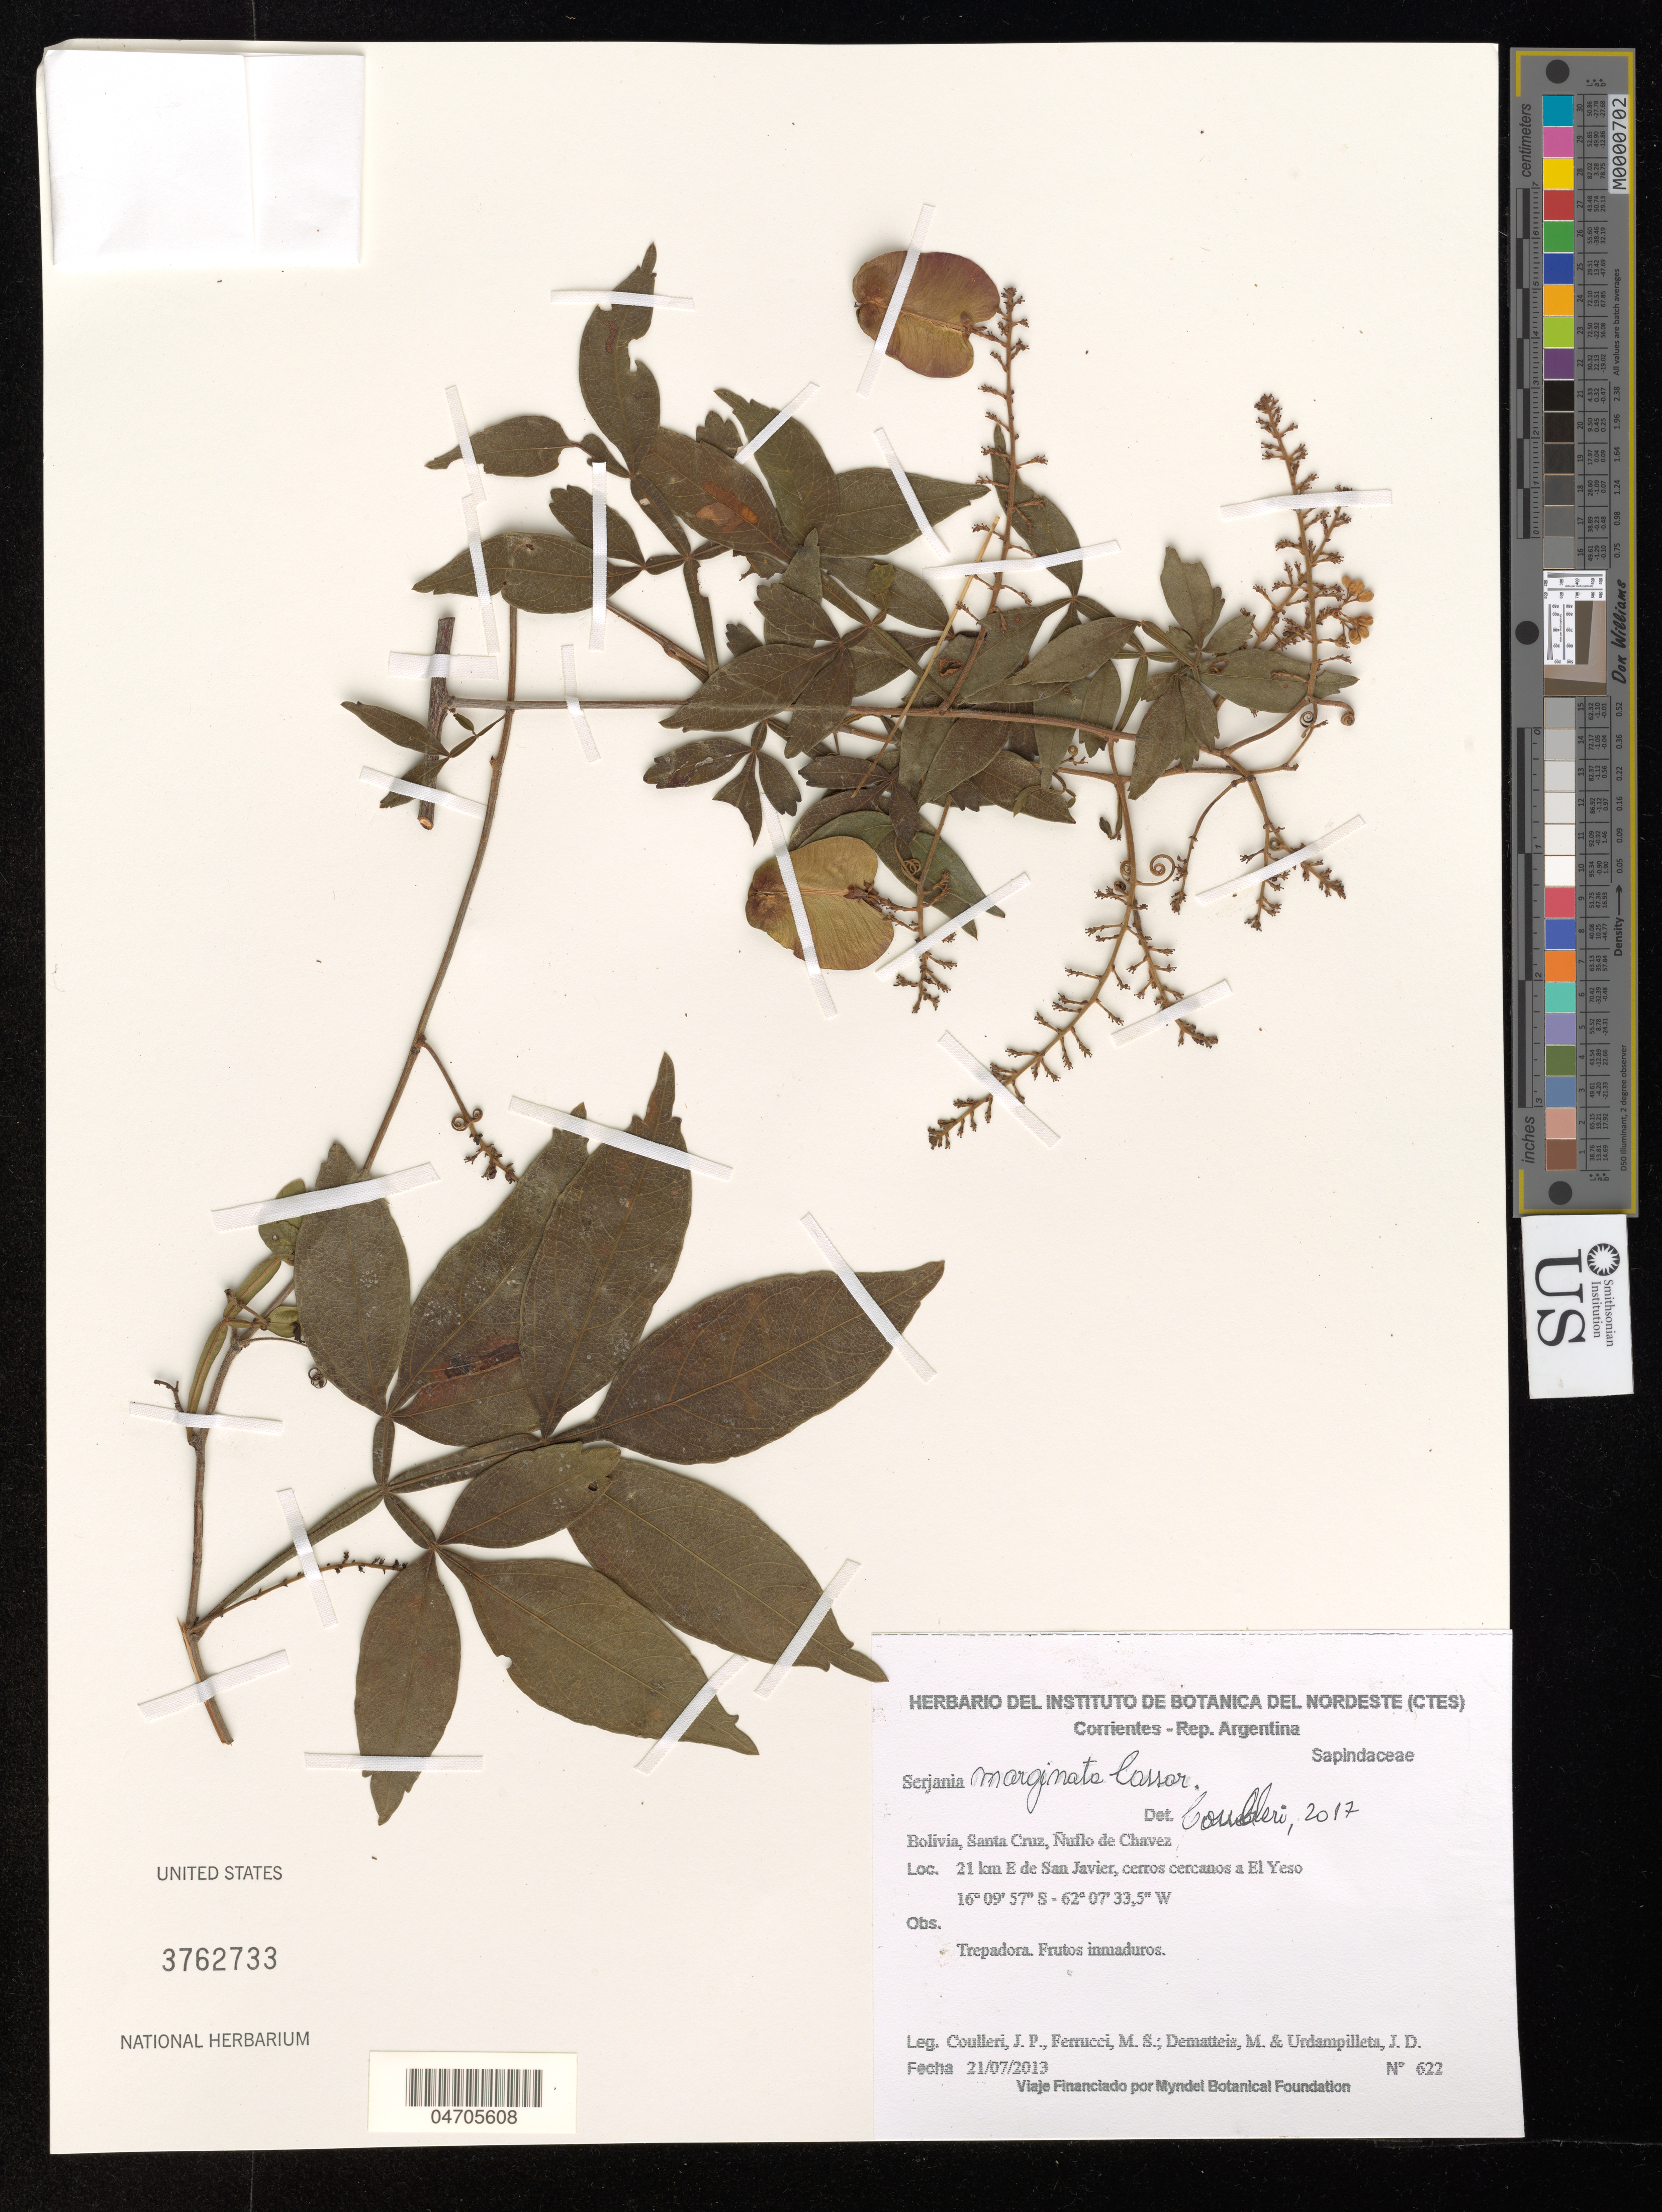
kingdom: Plantae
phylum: Tracheophyta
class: Magnoliopsida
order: Sapindales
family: Sapindaceae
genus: Serjania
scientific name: Serjania marginata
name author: Casar.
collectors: J. Coulleri, M. S. Ferrucci, M. Dematteis & J. Urdampilleta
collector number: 622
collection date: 2013-07-21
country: Bolivia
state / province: Santa Cruz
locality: Ñuflo de Chavez. 21 km E de San Javier, cerros cercanos a El Yeso.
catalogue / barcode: US 3762733